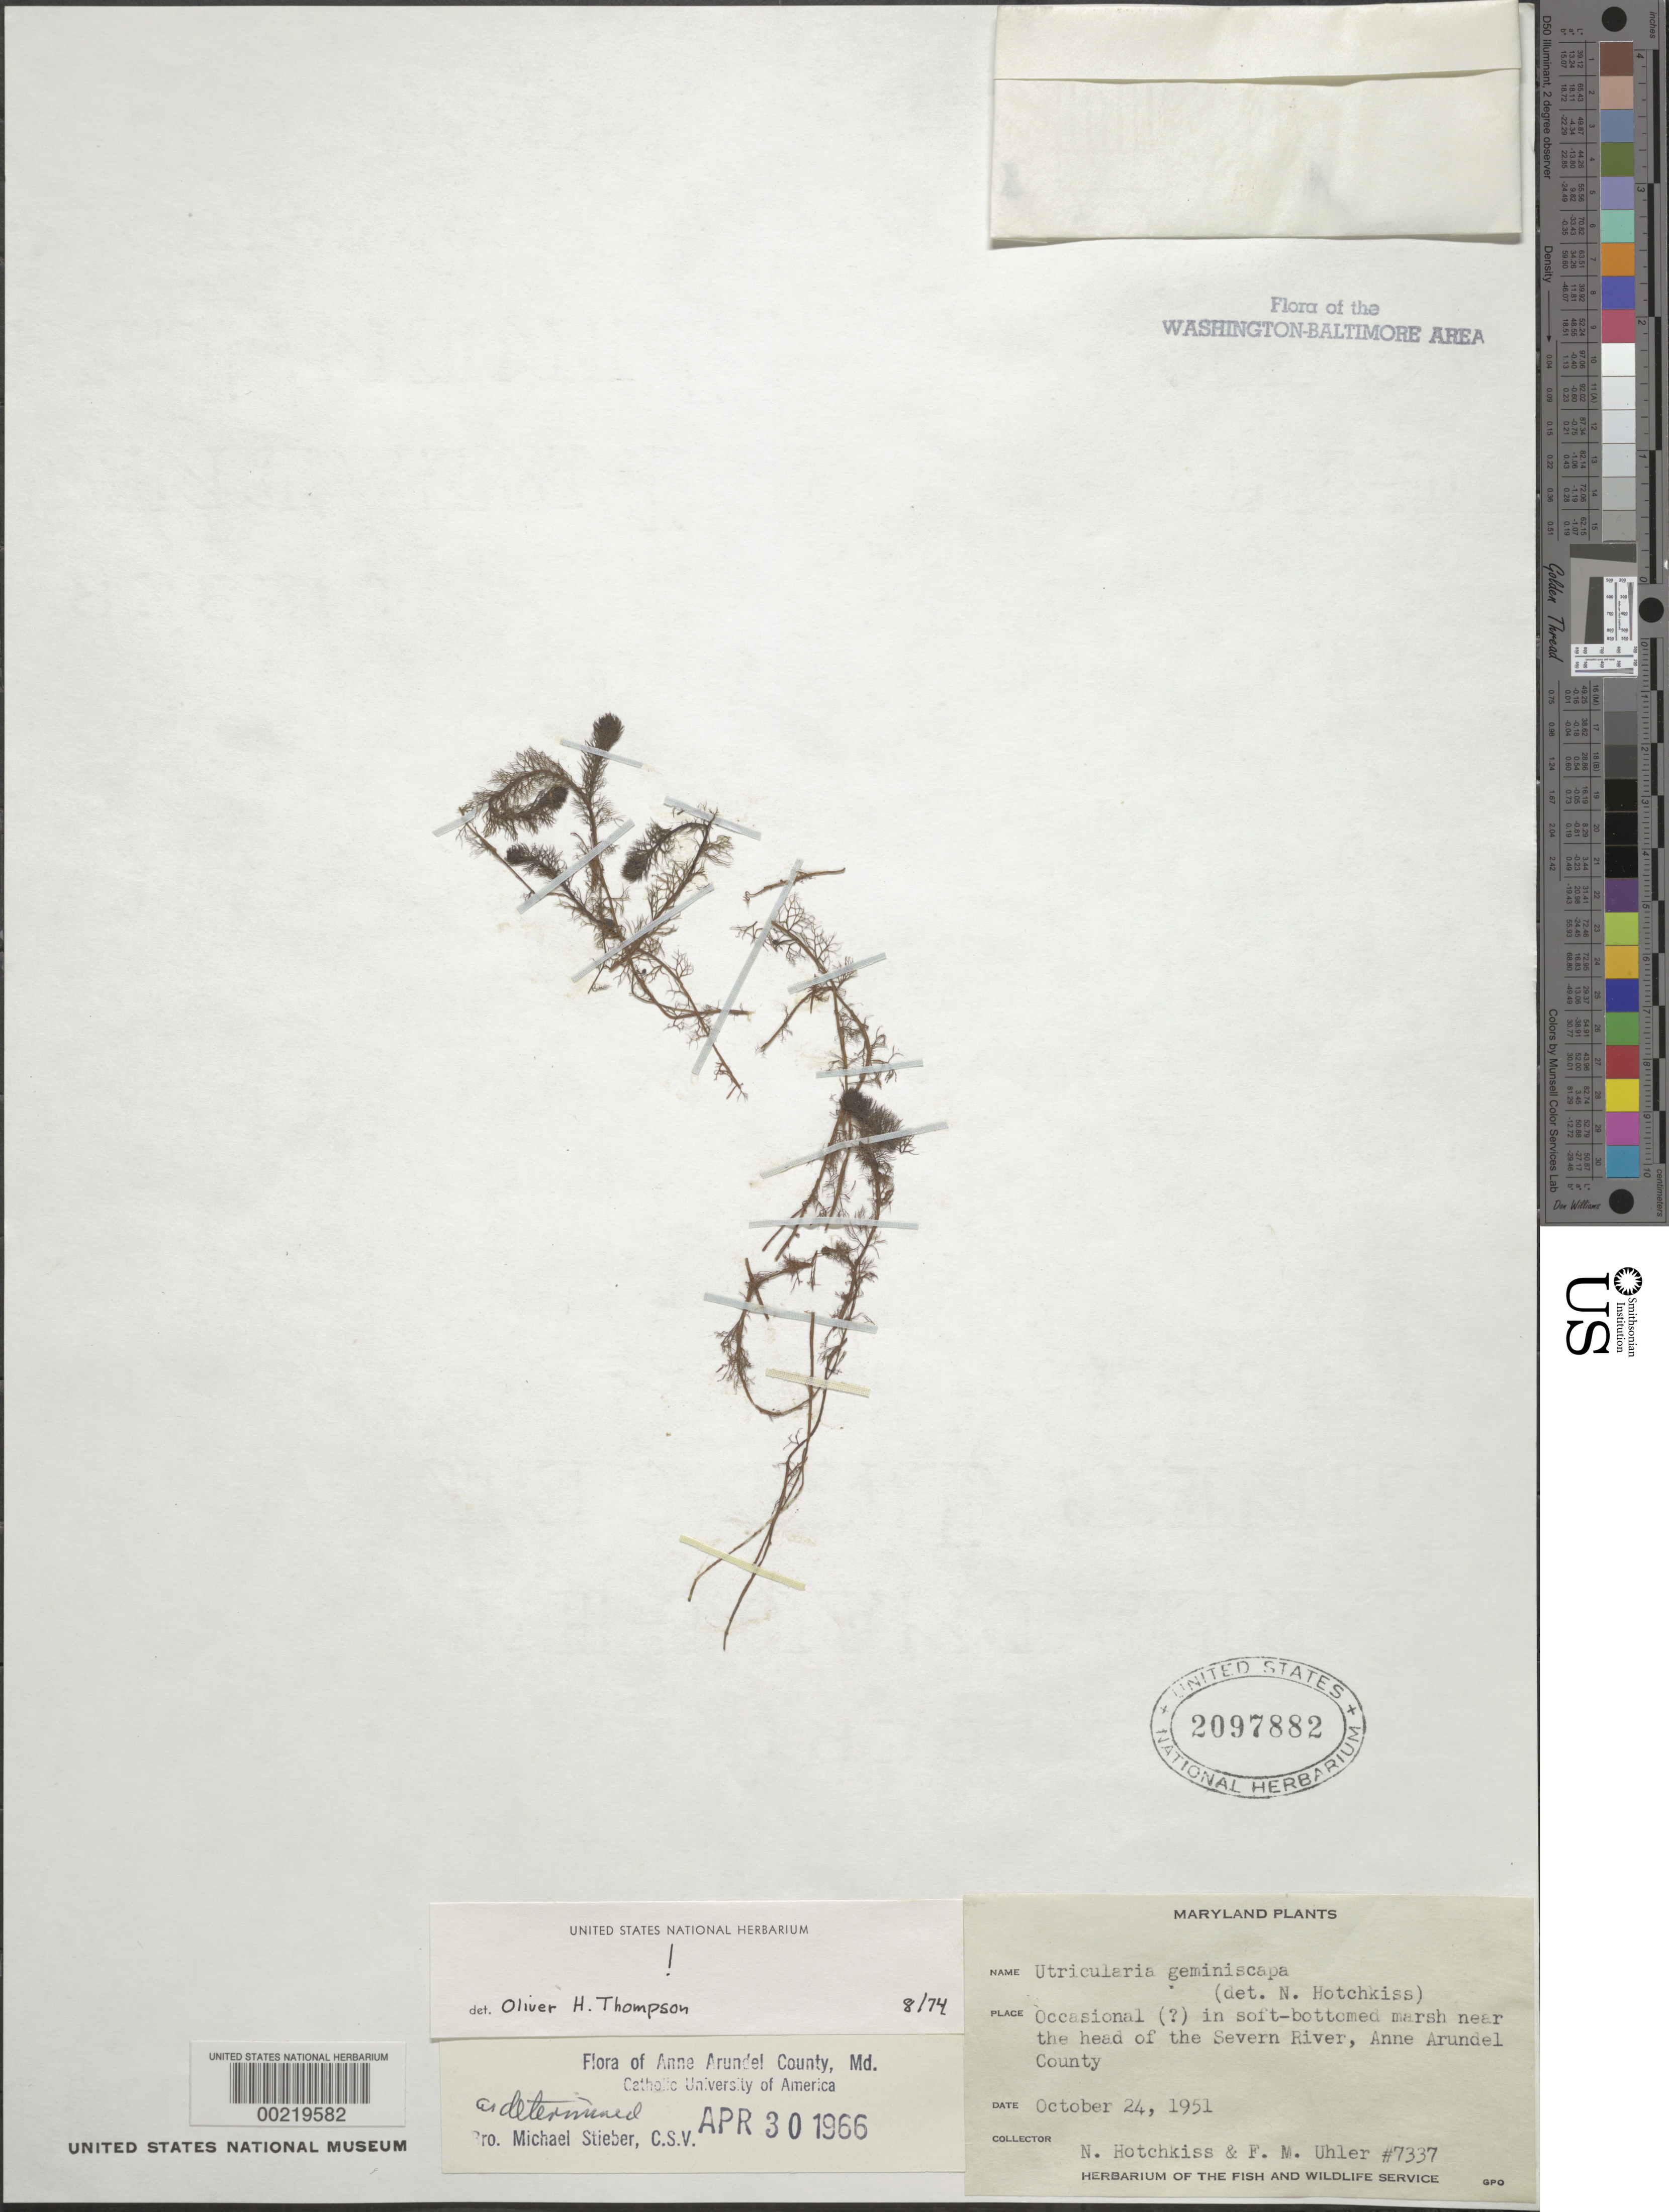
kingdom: Plantae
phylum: Tracheophyta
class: Magnoliopsida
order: Lamiales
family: Lentibulariaceae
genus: Utricularia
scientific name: Utricularia geminiscapa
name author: Benj.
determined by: Thompson, O. H.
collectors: N. Hotchkiss & F. M. Uhler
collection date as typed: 24 Oct 1951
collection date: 1951-10-24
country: United States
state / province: Maryland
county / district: Anne Arundel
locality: Near the head of the Severn River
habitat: In soft-bottomed marsh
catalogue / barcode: US 2097882